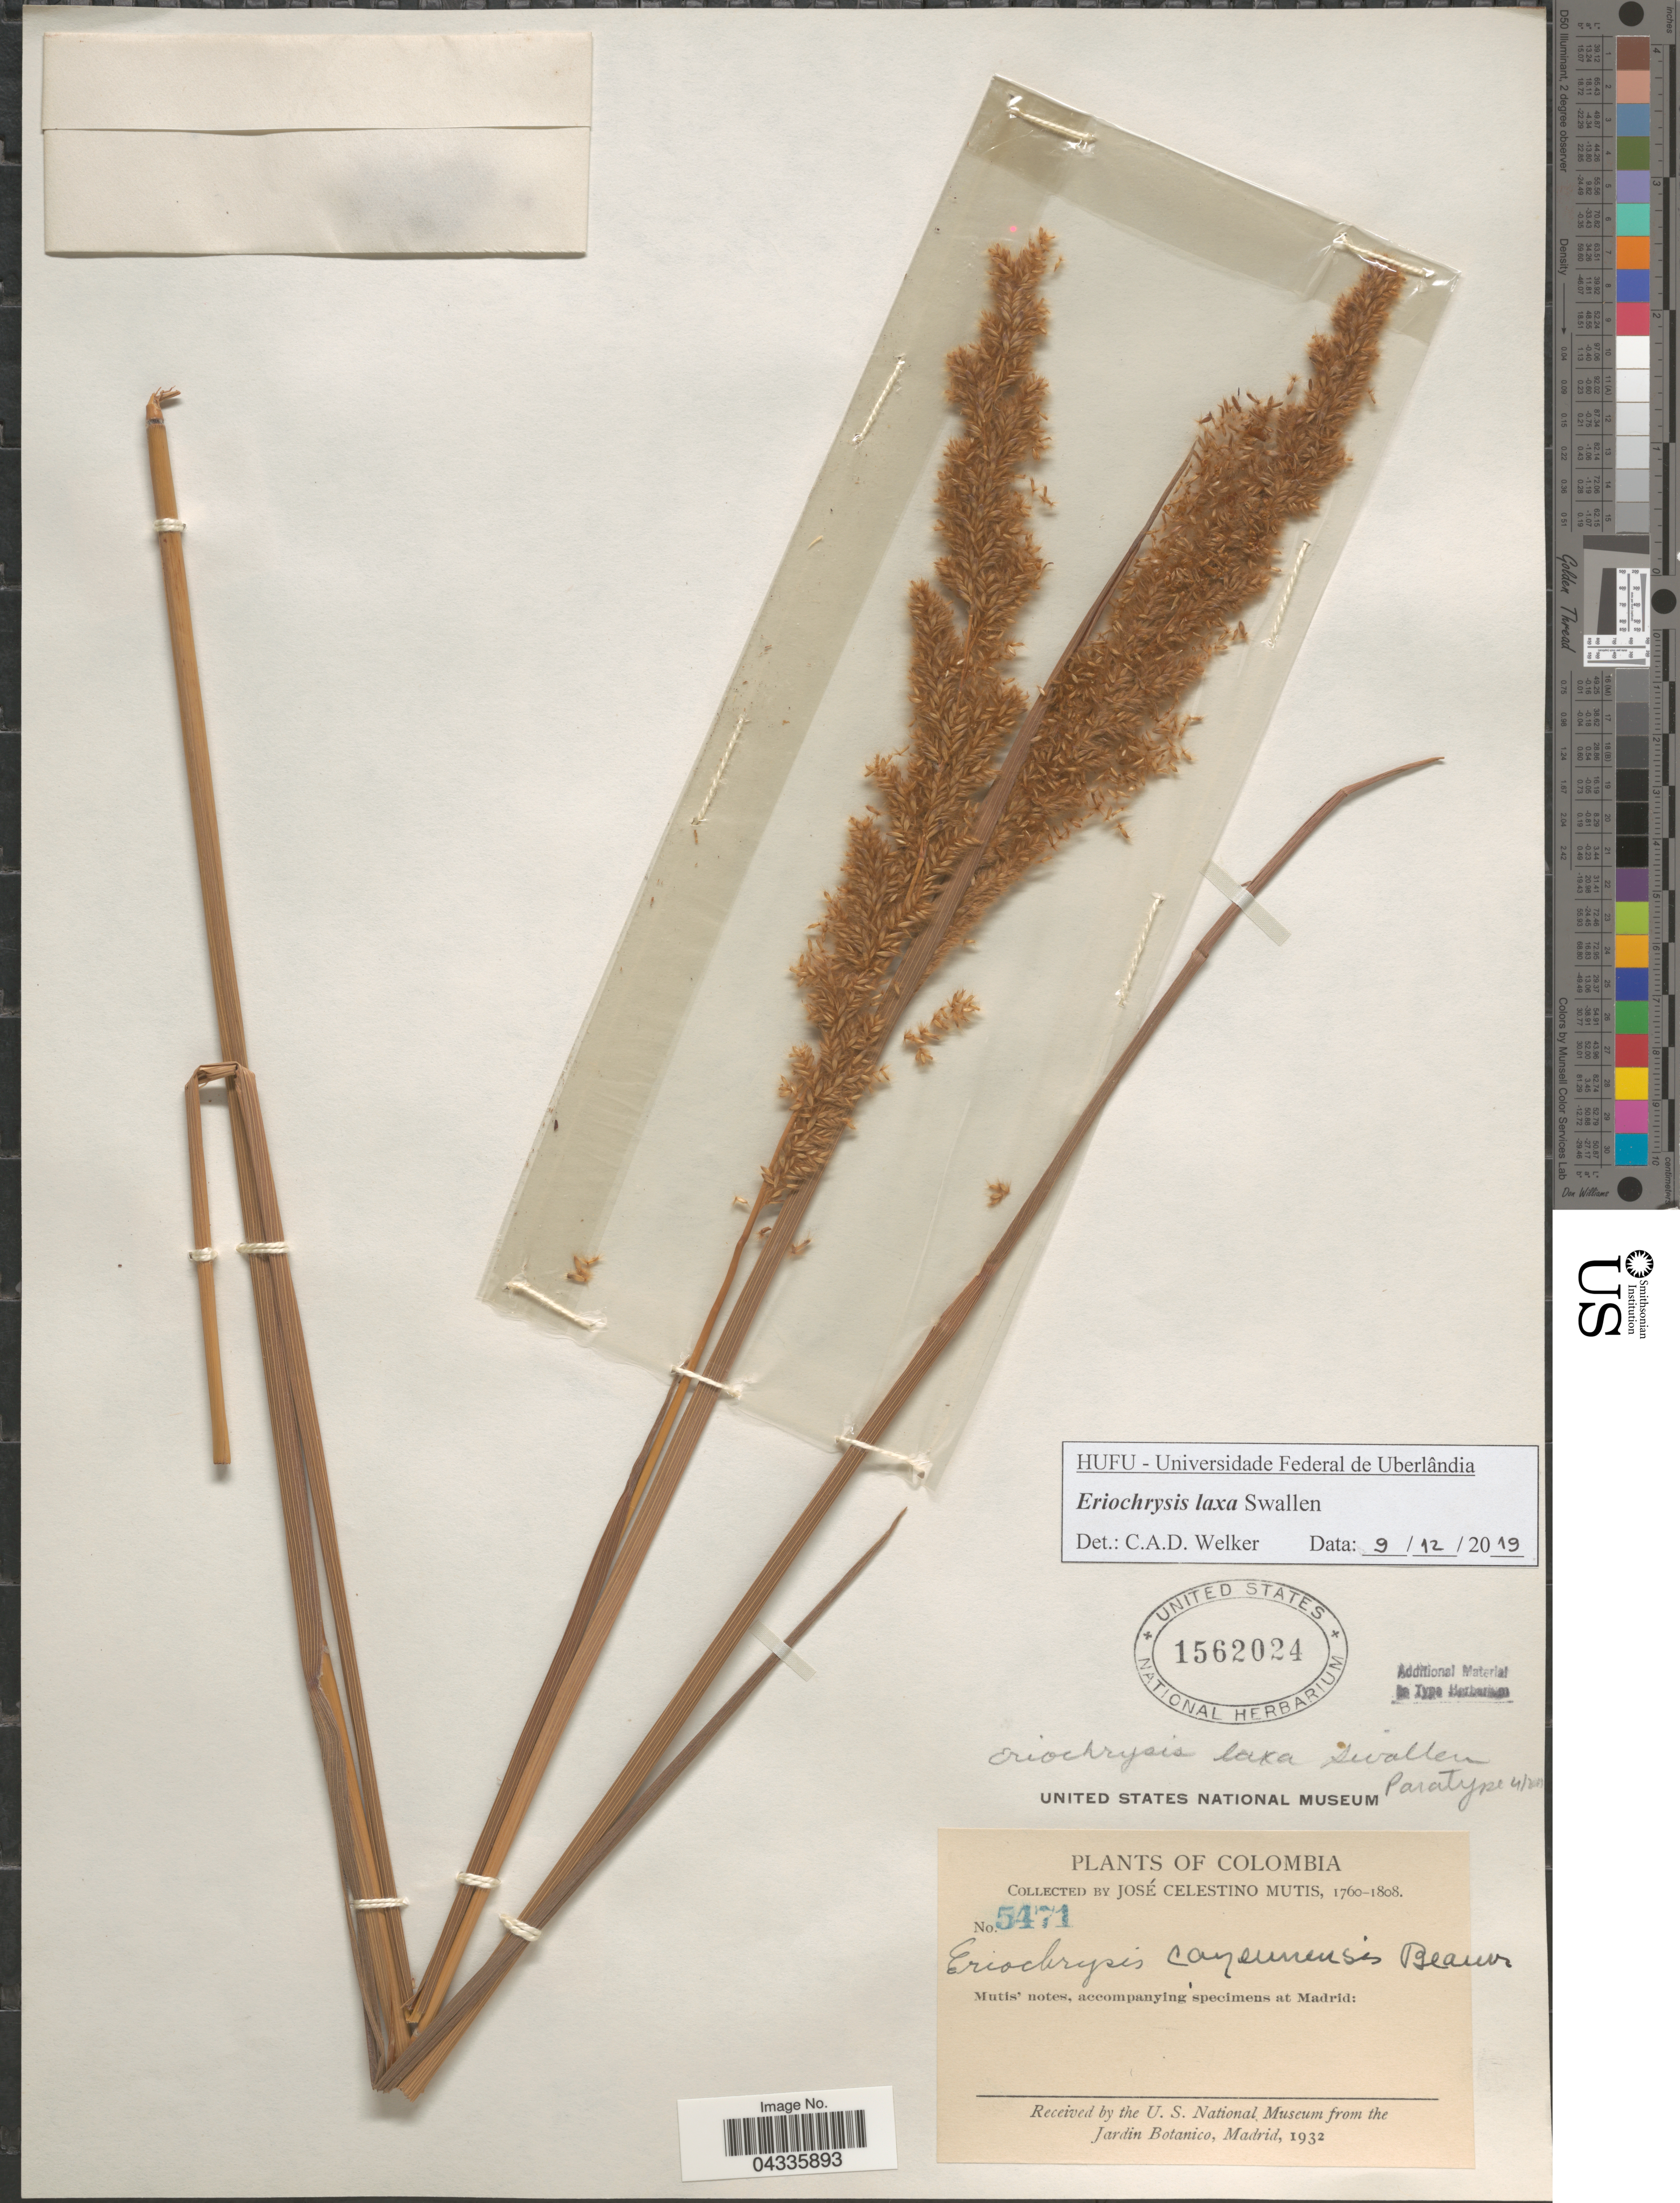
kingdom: Plantae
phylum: Tracheophyta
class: Liliopsida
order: Poales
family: Poaceae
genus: Eriochrysis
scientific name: Eriochrysis laxa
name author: Swallen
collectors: J. C. B. Mutis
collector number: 5471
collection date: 1760/1808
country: Colombia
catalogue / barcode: US 1562024